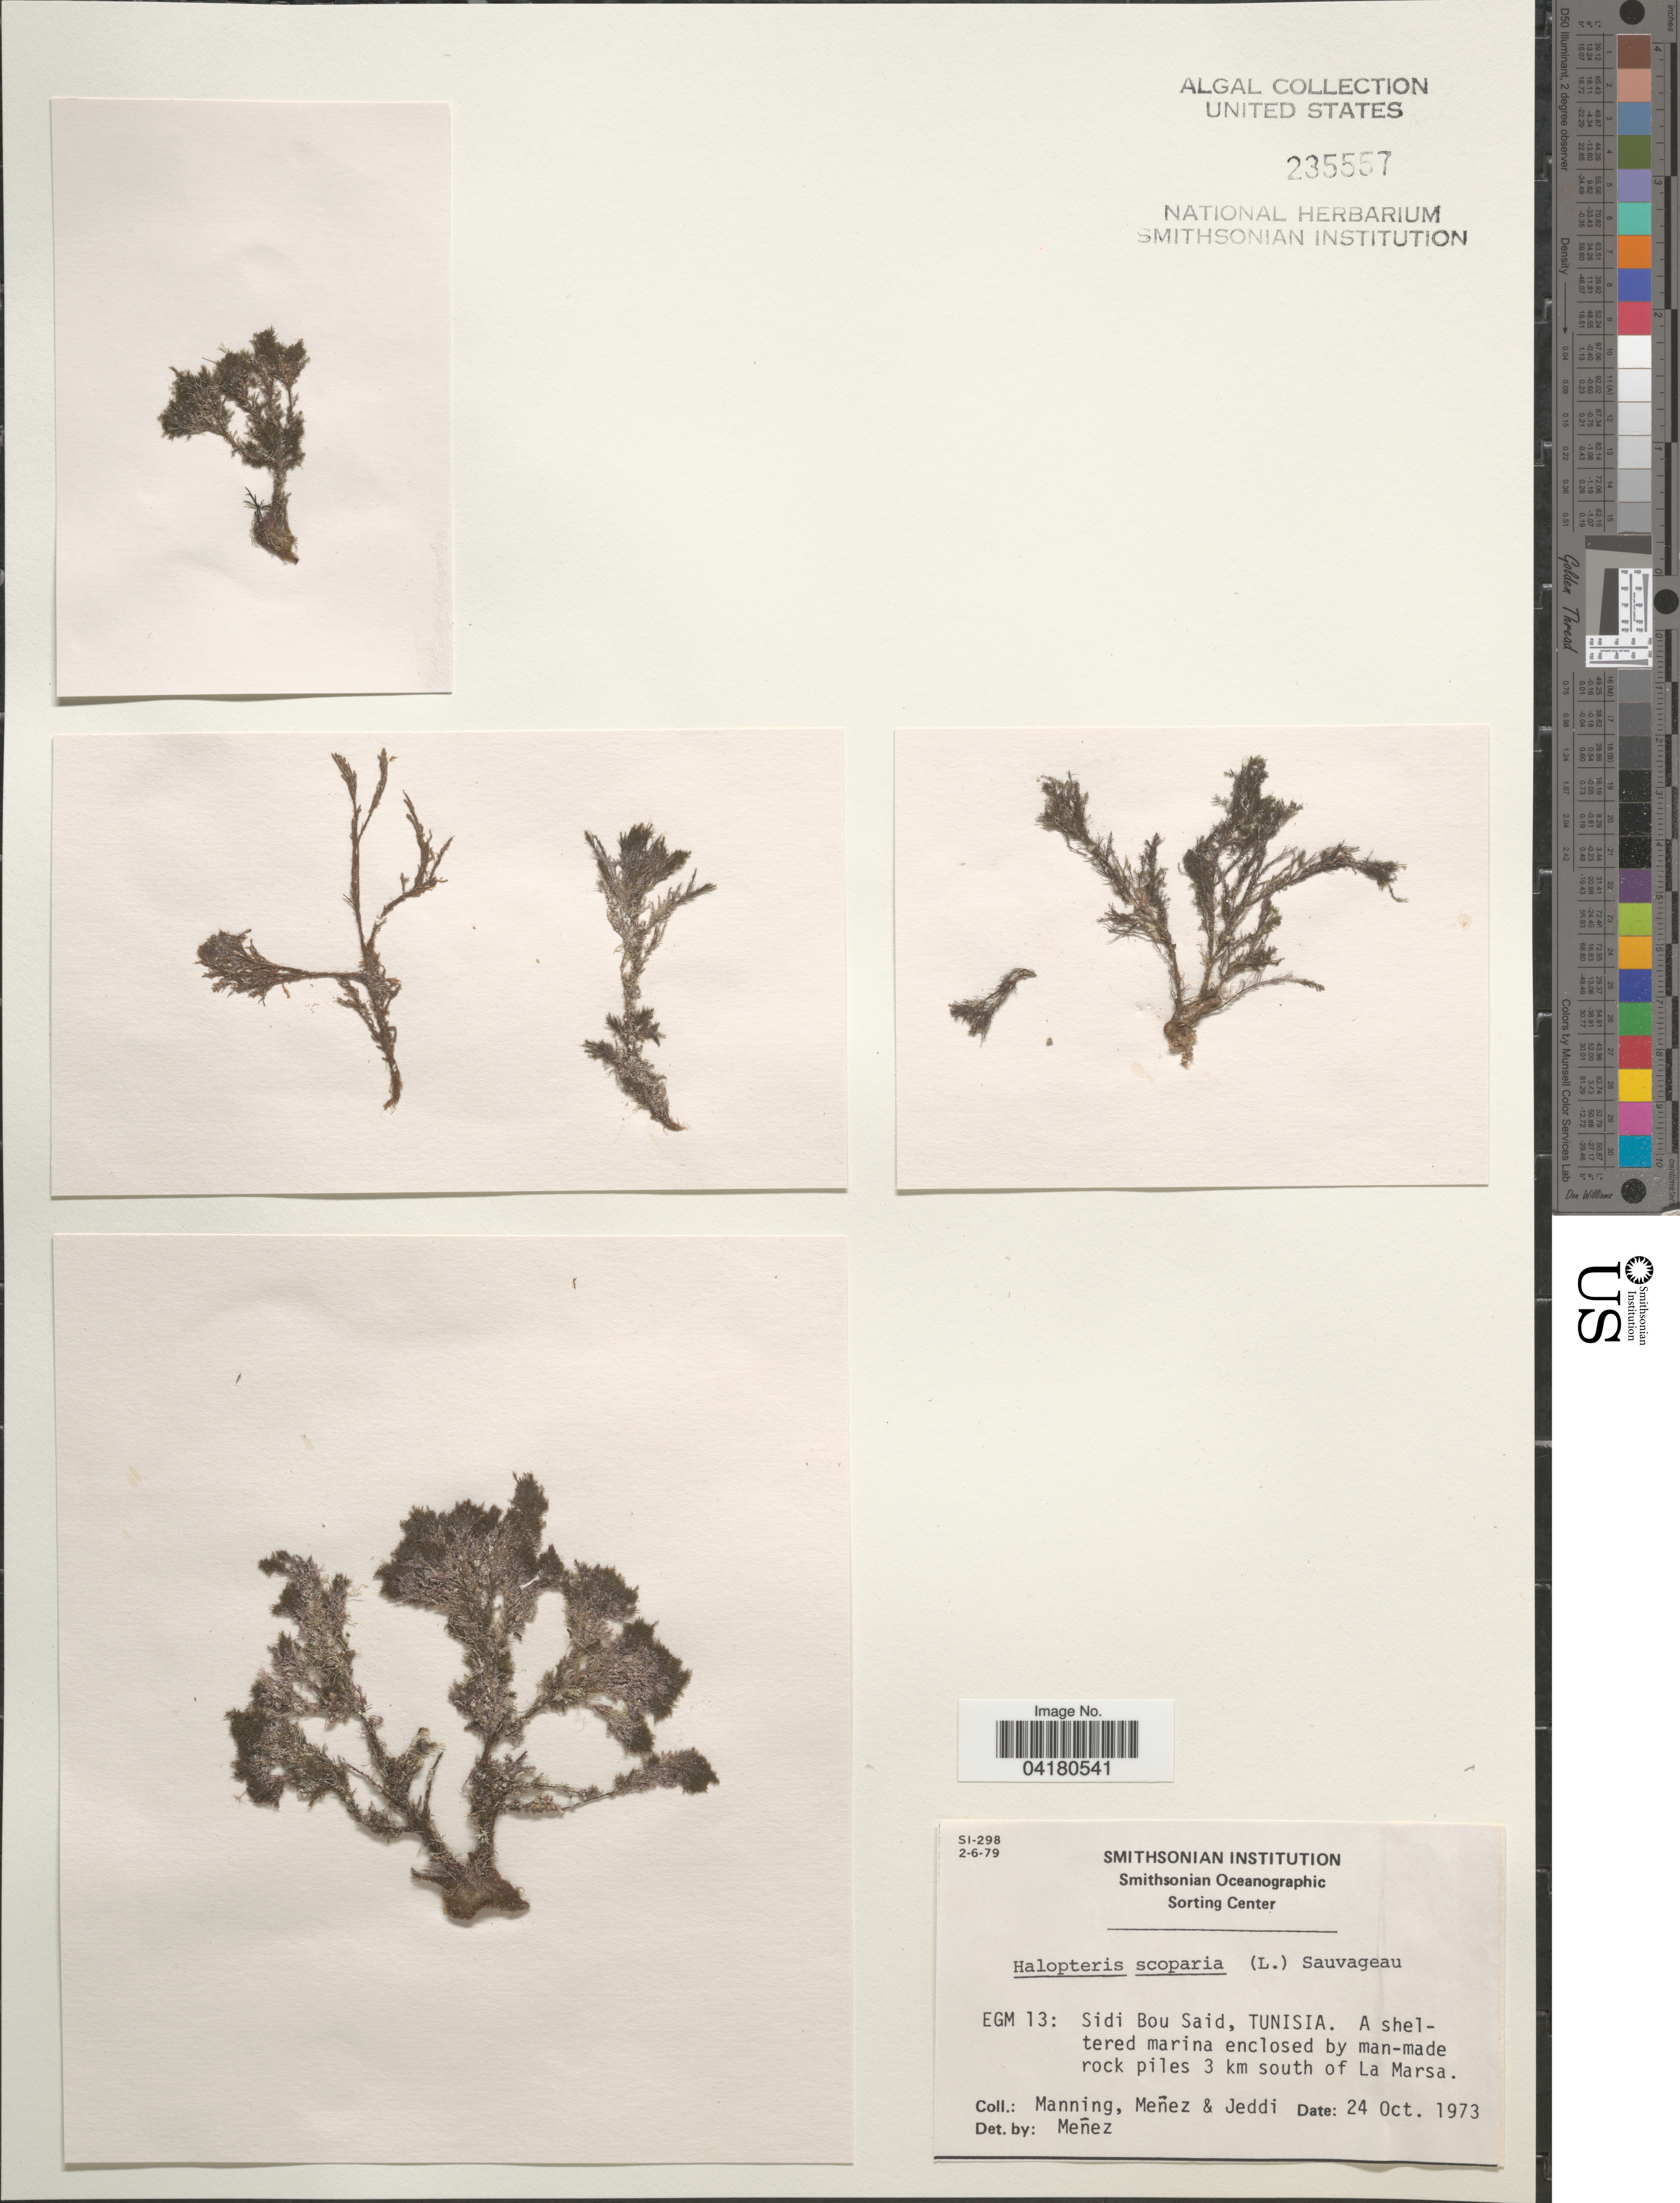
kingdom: Chromista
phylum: Ochrophyta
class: Phaeophyceae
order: Sphacelariales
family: Stypocaulaceae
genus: Halopteris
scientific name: Halopteris scoparia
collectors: Manning, Menez & -. Jeddi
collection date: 1973-10-24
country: Tunisia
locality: EGM 13: Sidi Bou Said, Tunisia. A sheltered marina enclosed by man-made rock piles 3 km south of La Marsa.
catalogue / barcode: US 235557